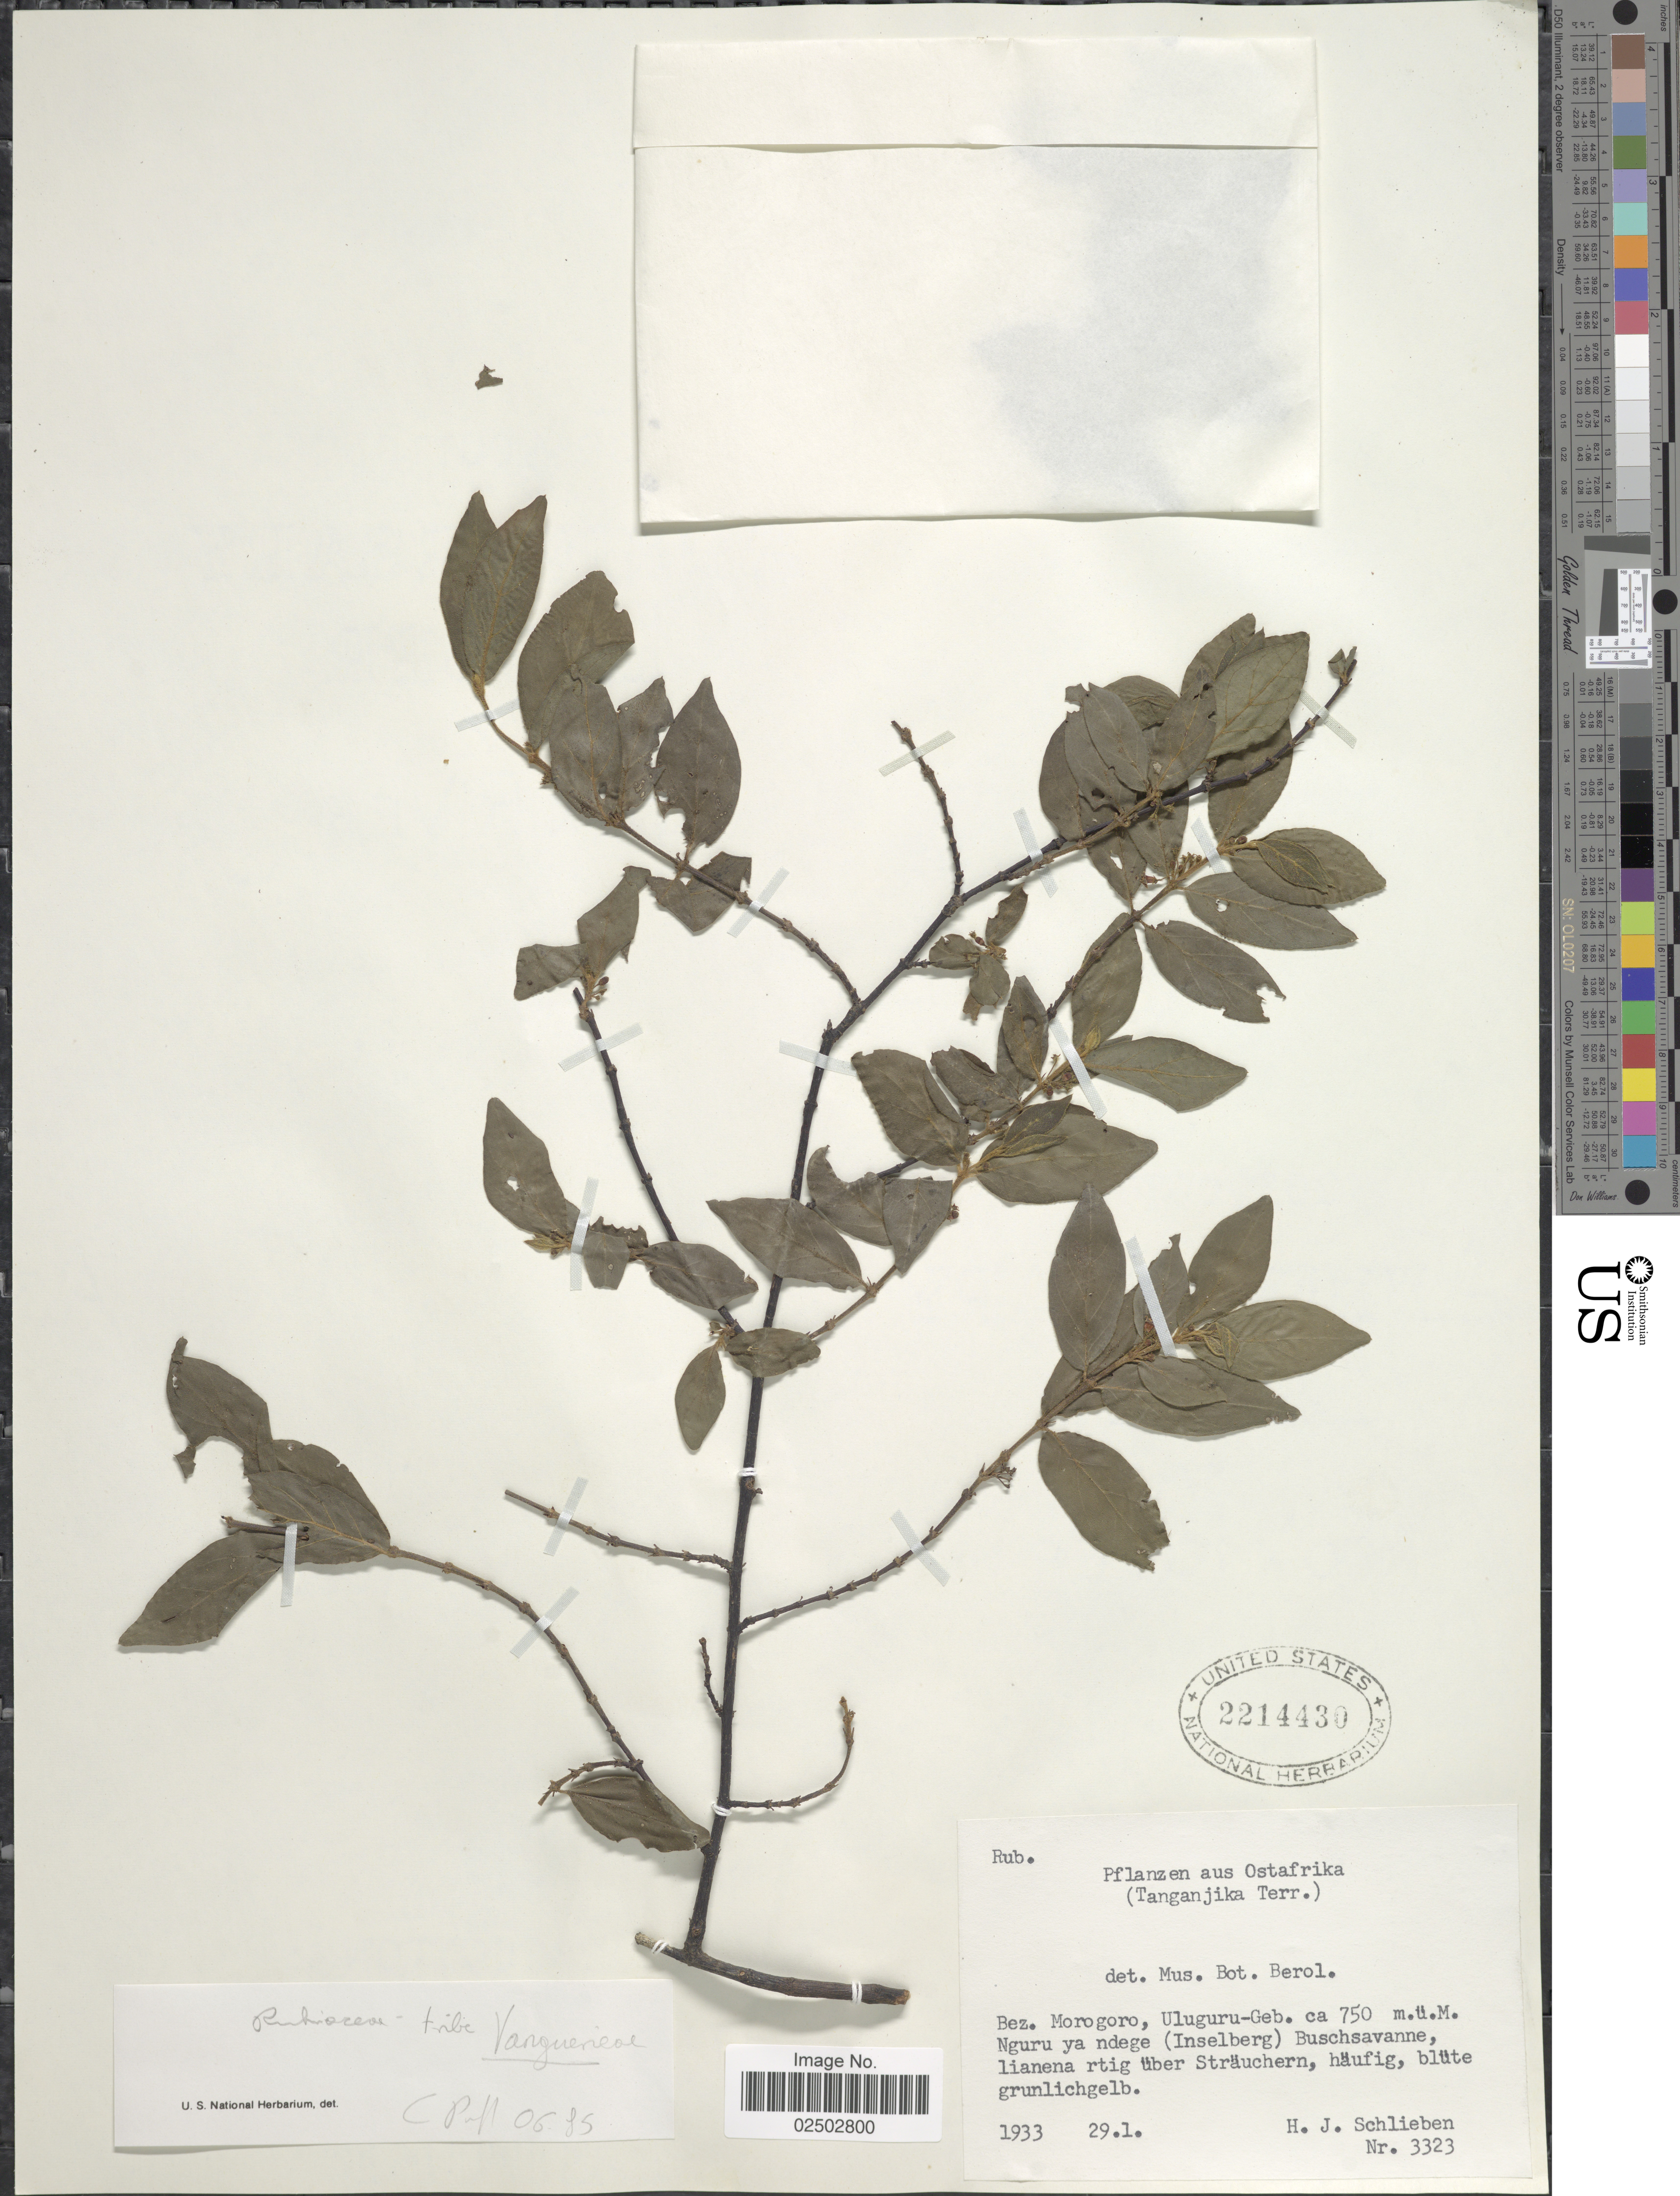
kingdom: Plantae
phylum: Tracheophyta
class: Magnoliopsida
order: Gentianales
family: Rubiaceae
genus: Vangueria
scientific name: Vangueria sp.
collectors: H. J. Schlieben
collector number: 3323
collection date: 1933-01-29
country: Tanzania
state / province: Morogoro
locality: Pflanzen aus Ostafrika, (Tanganjika Terr.) Bez. Morogoro, Uluguru-Geb., Nguru ya ndege (Inselberg) Buschsavanne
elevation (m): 750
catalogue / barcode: US 2214430